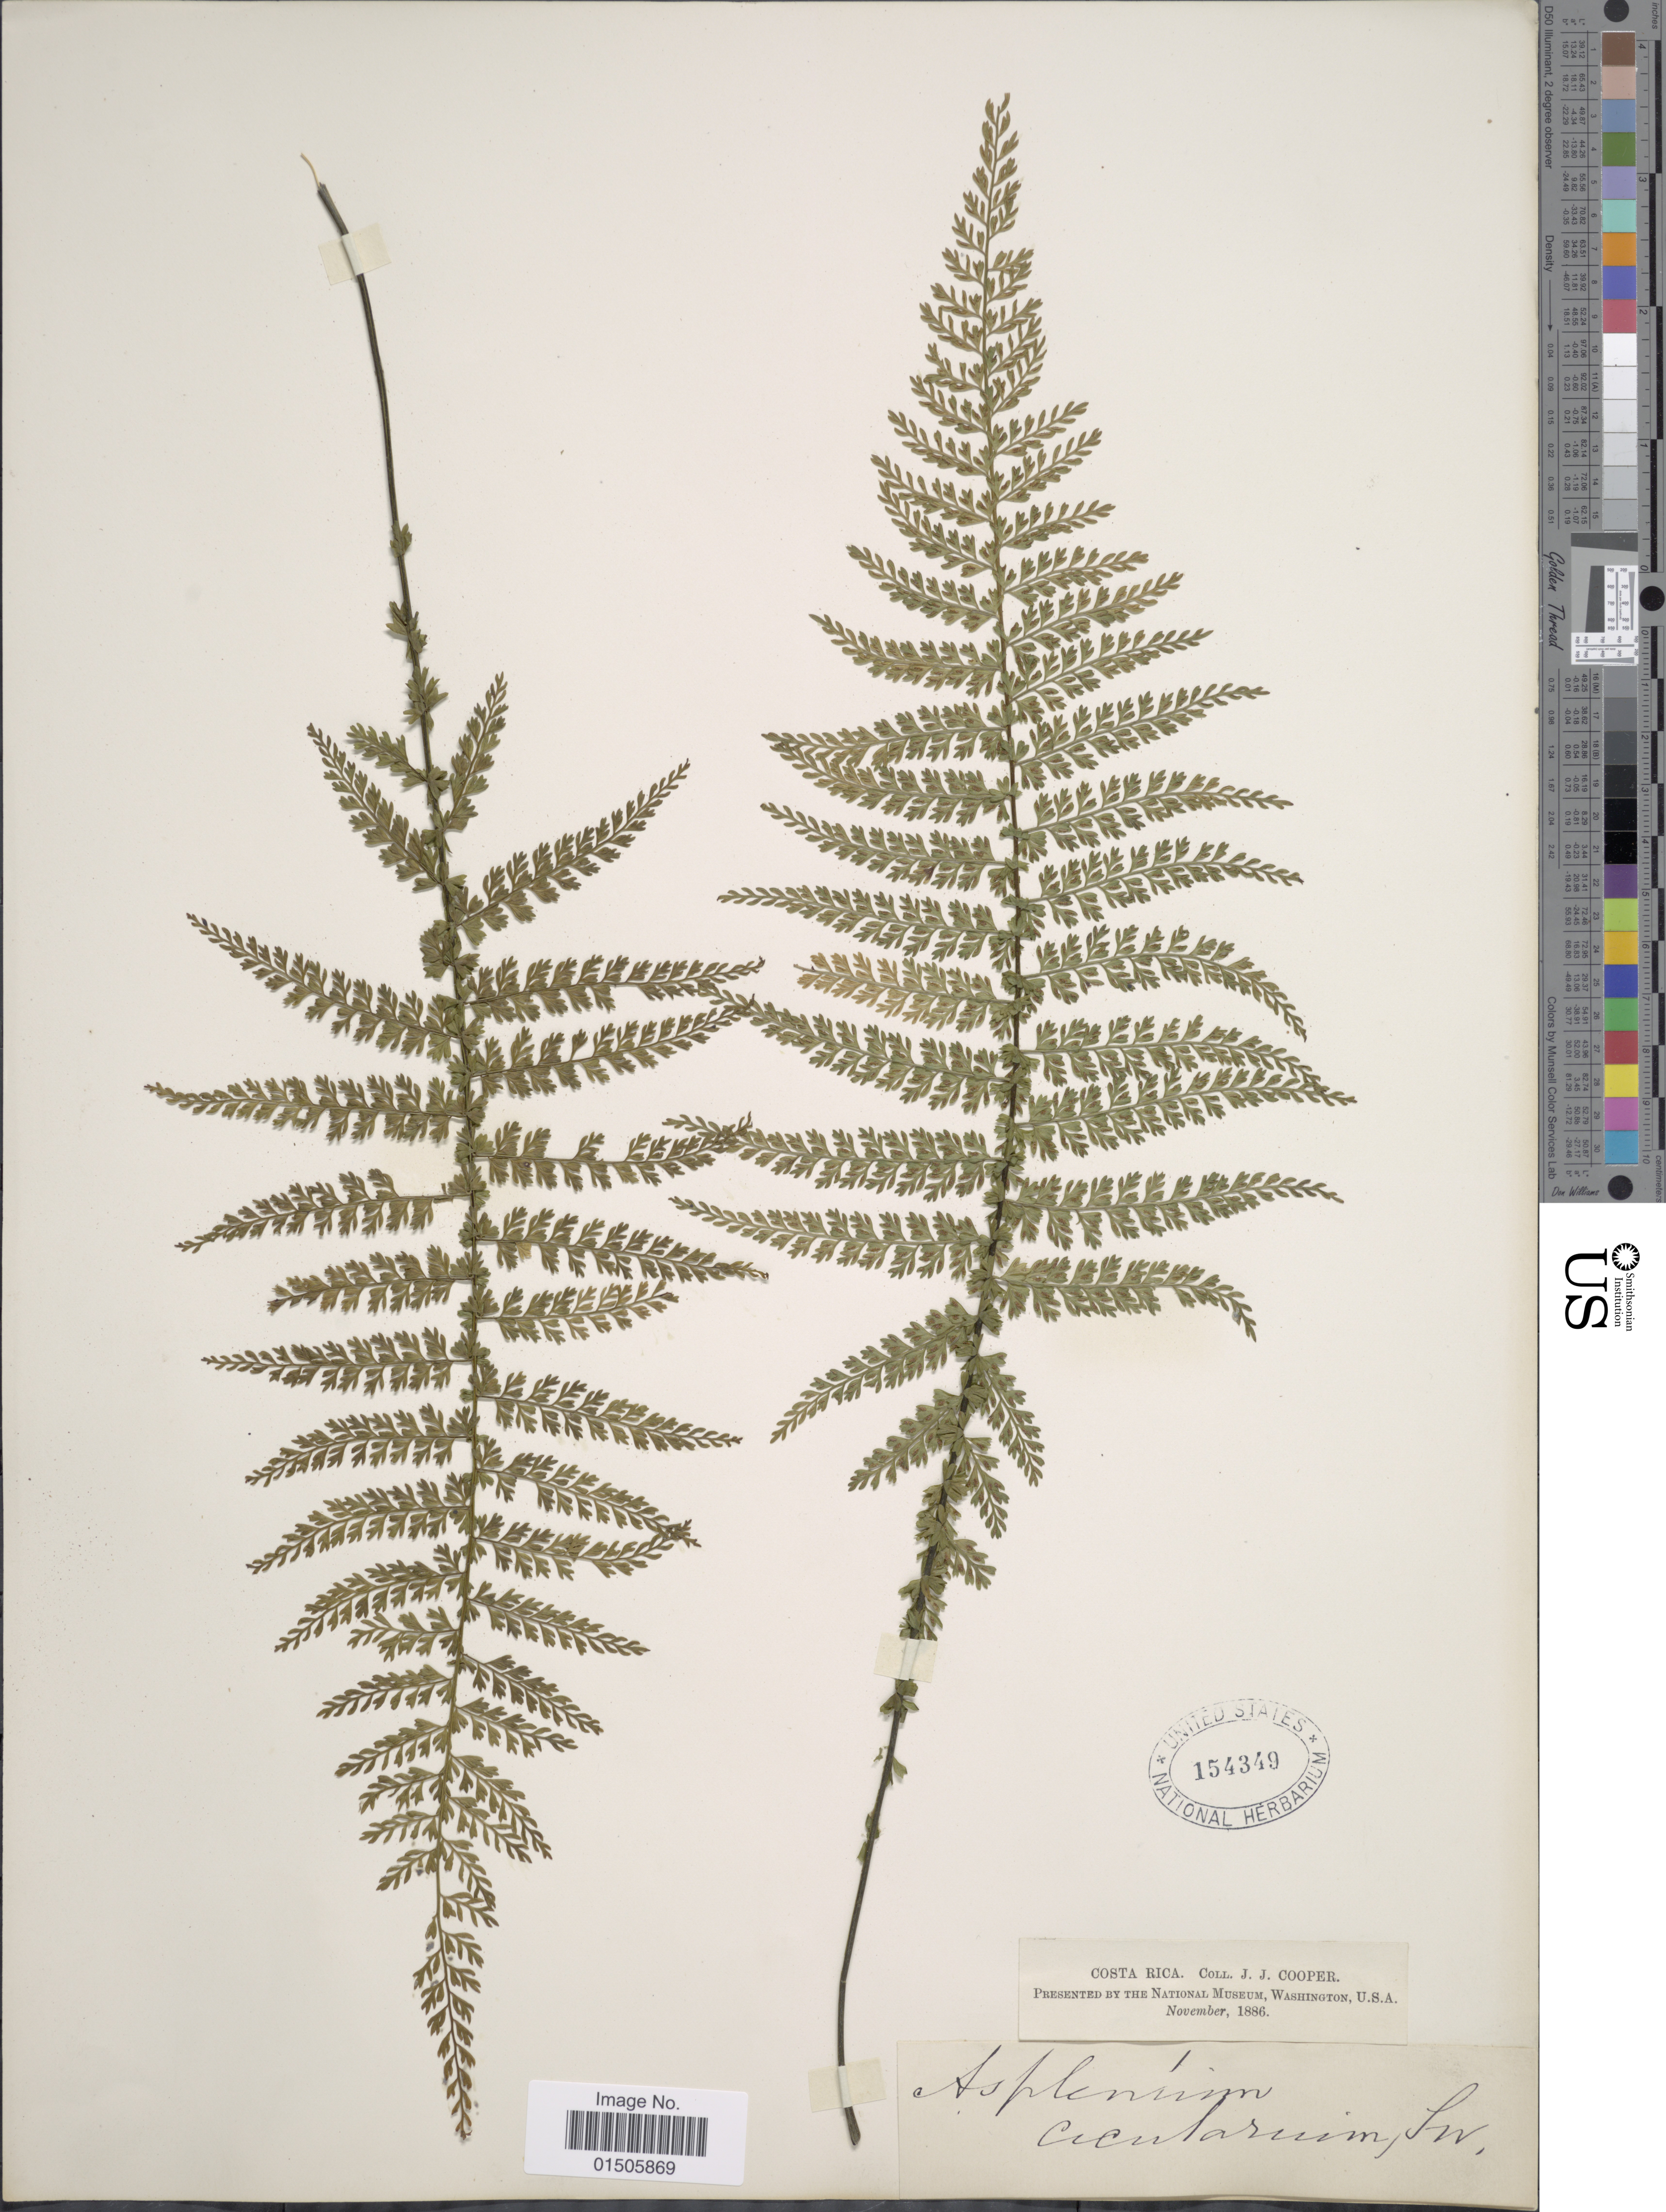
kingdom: Plantae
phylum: Tracheophyta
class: Polypodiopsida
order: Polypodiales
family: Aspleniaceae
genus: Asplenium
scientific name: Asplenium cristatum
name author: Lam.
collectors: J. J. Cooper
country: Costa Rica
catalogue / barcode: US 154349